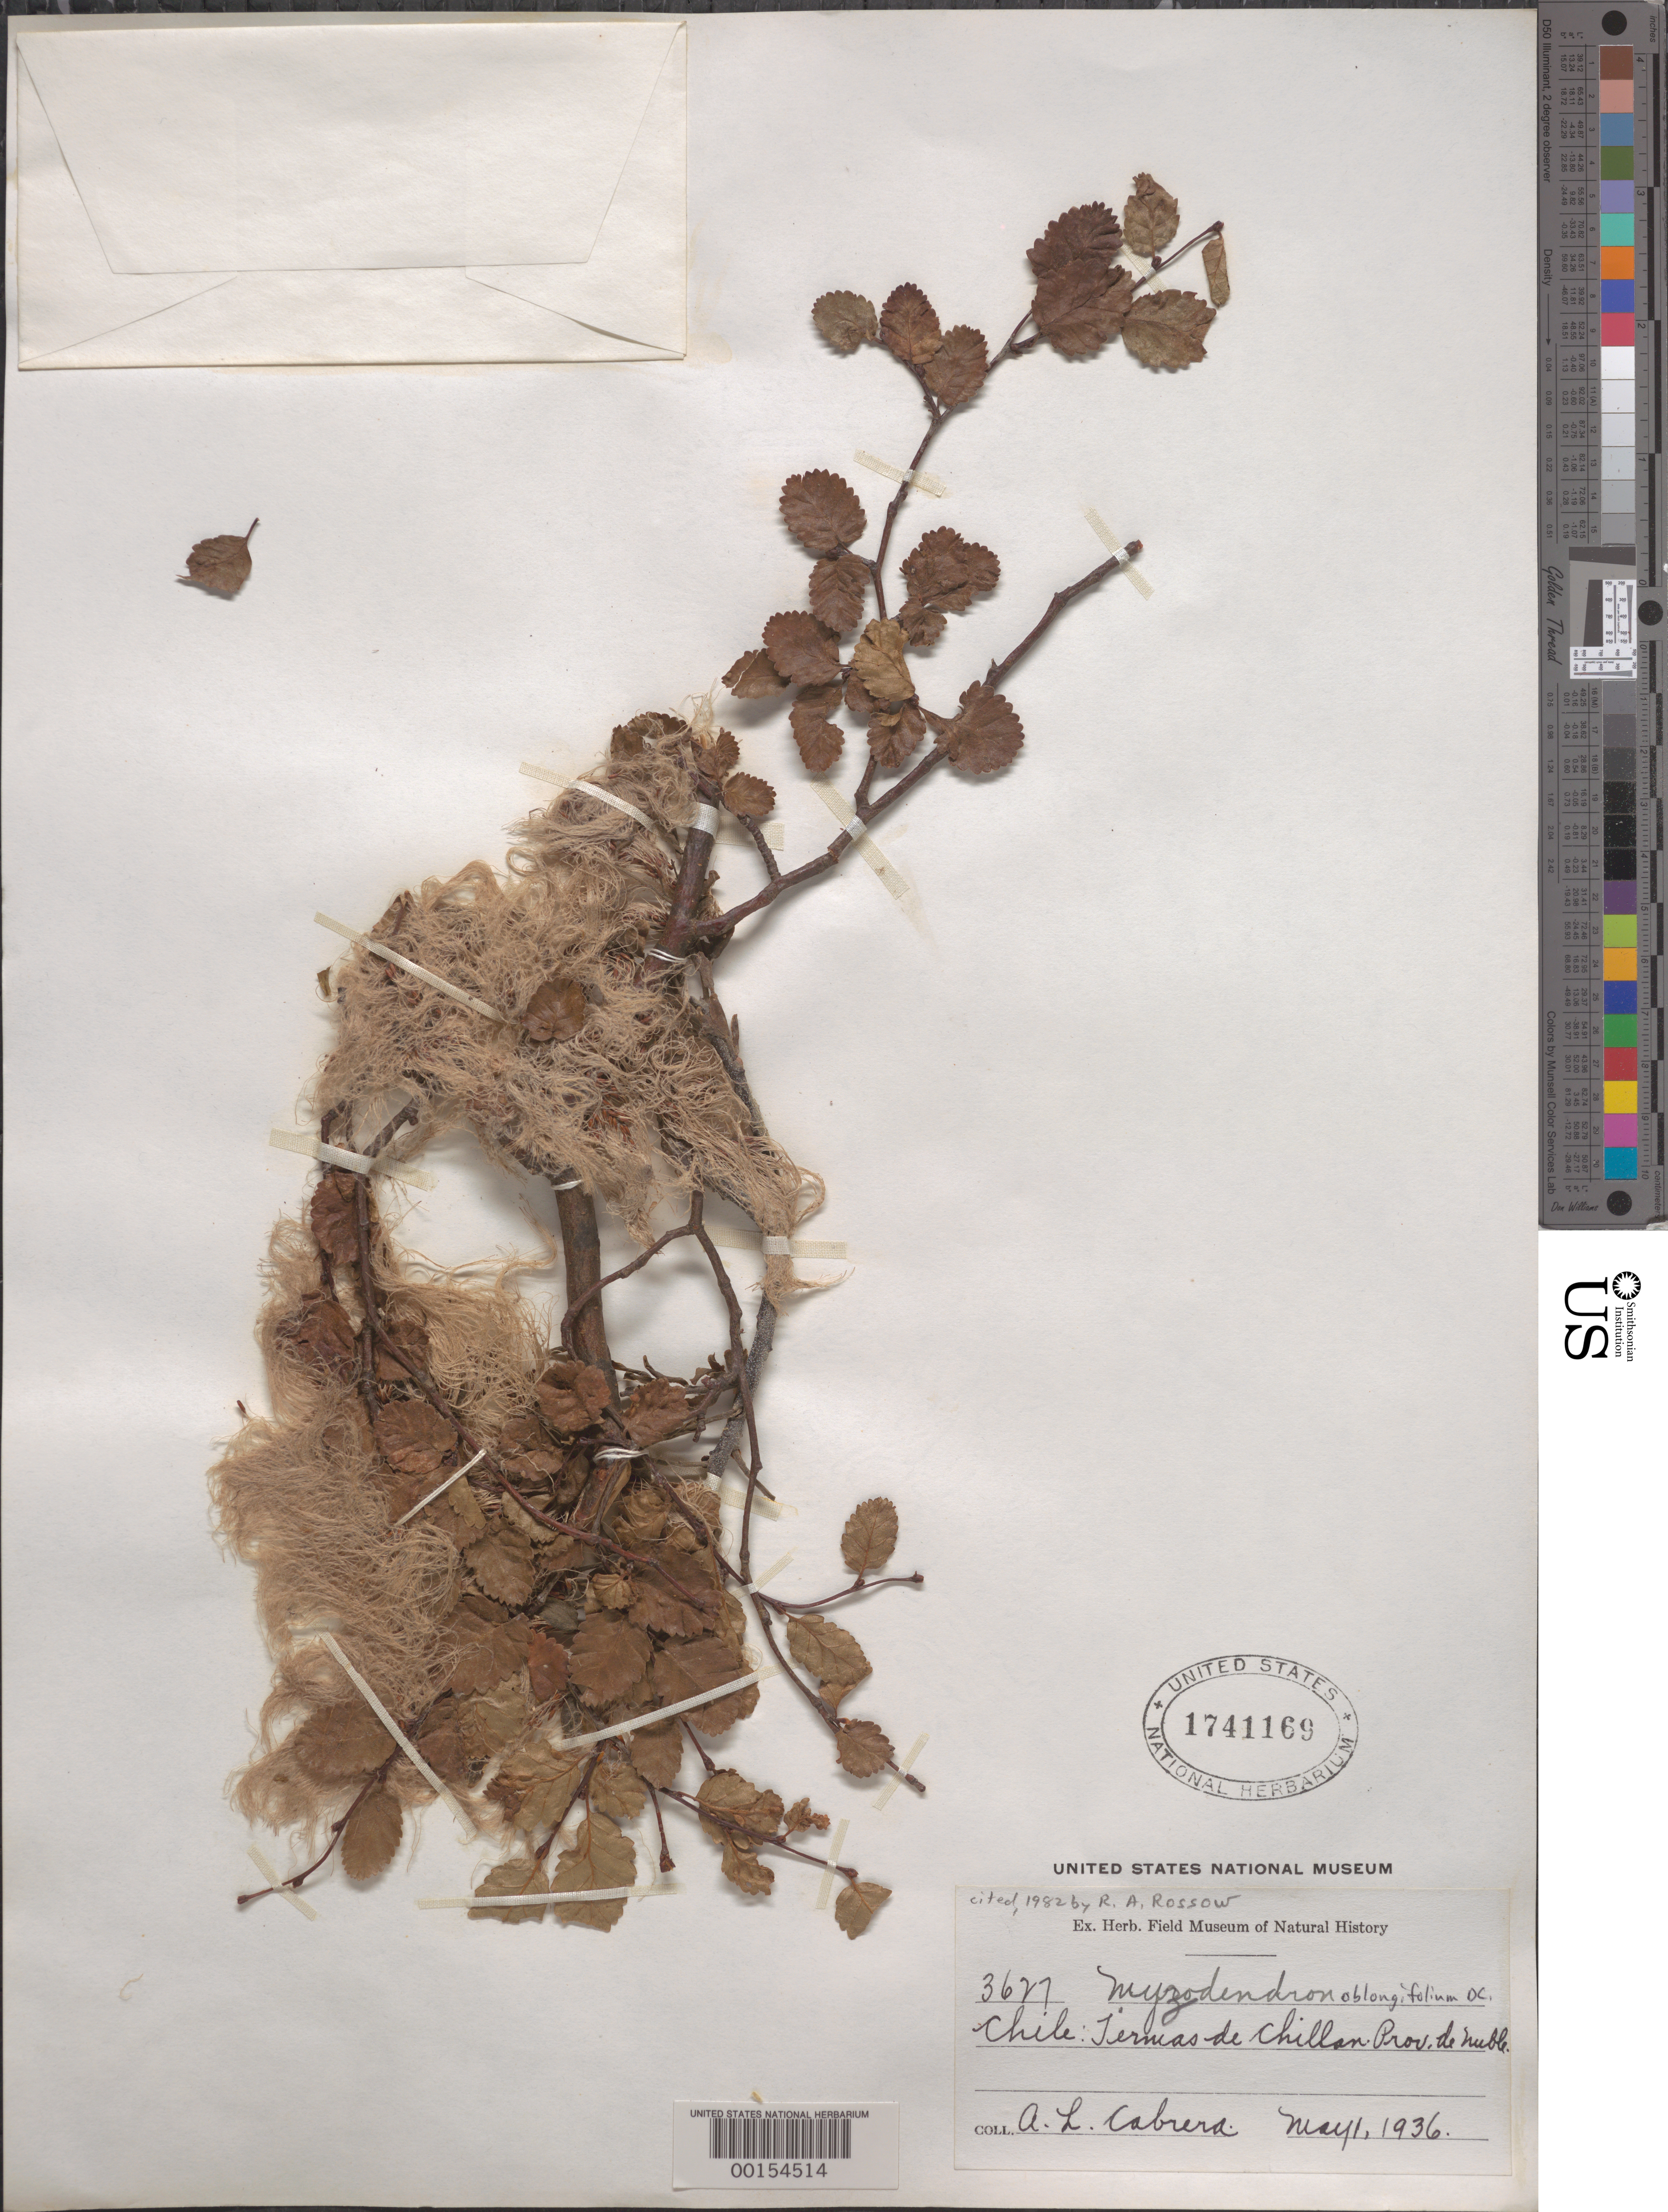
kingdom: Plantae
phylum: Tracheophyta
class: Magnoliopsida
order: Santalales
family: Misodendraceae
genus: Misodendrum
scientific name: Misodendrum oblongifolium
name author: DC.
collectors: A. L. Cabrera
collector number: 3627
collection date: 1936-05-01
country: Chile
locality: Termas de Chillan. Prov. de Nuble.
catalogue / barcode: US 1741169